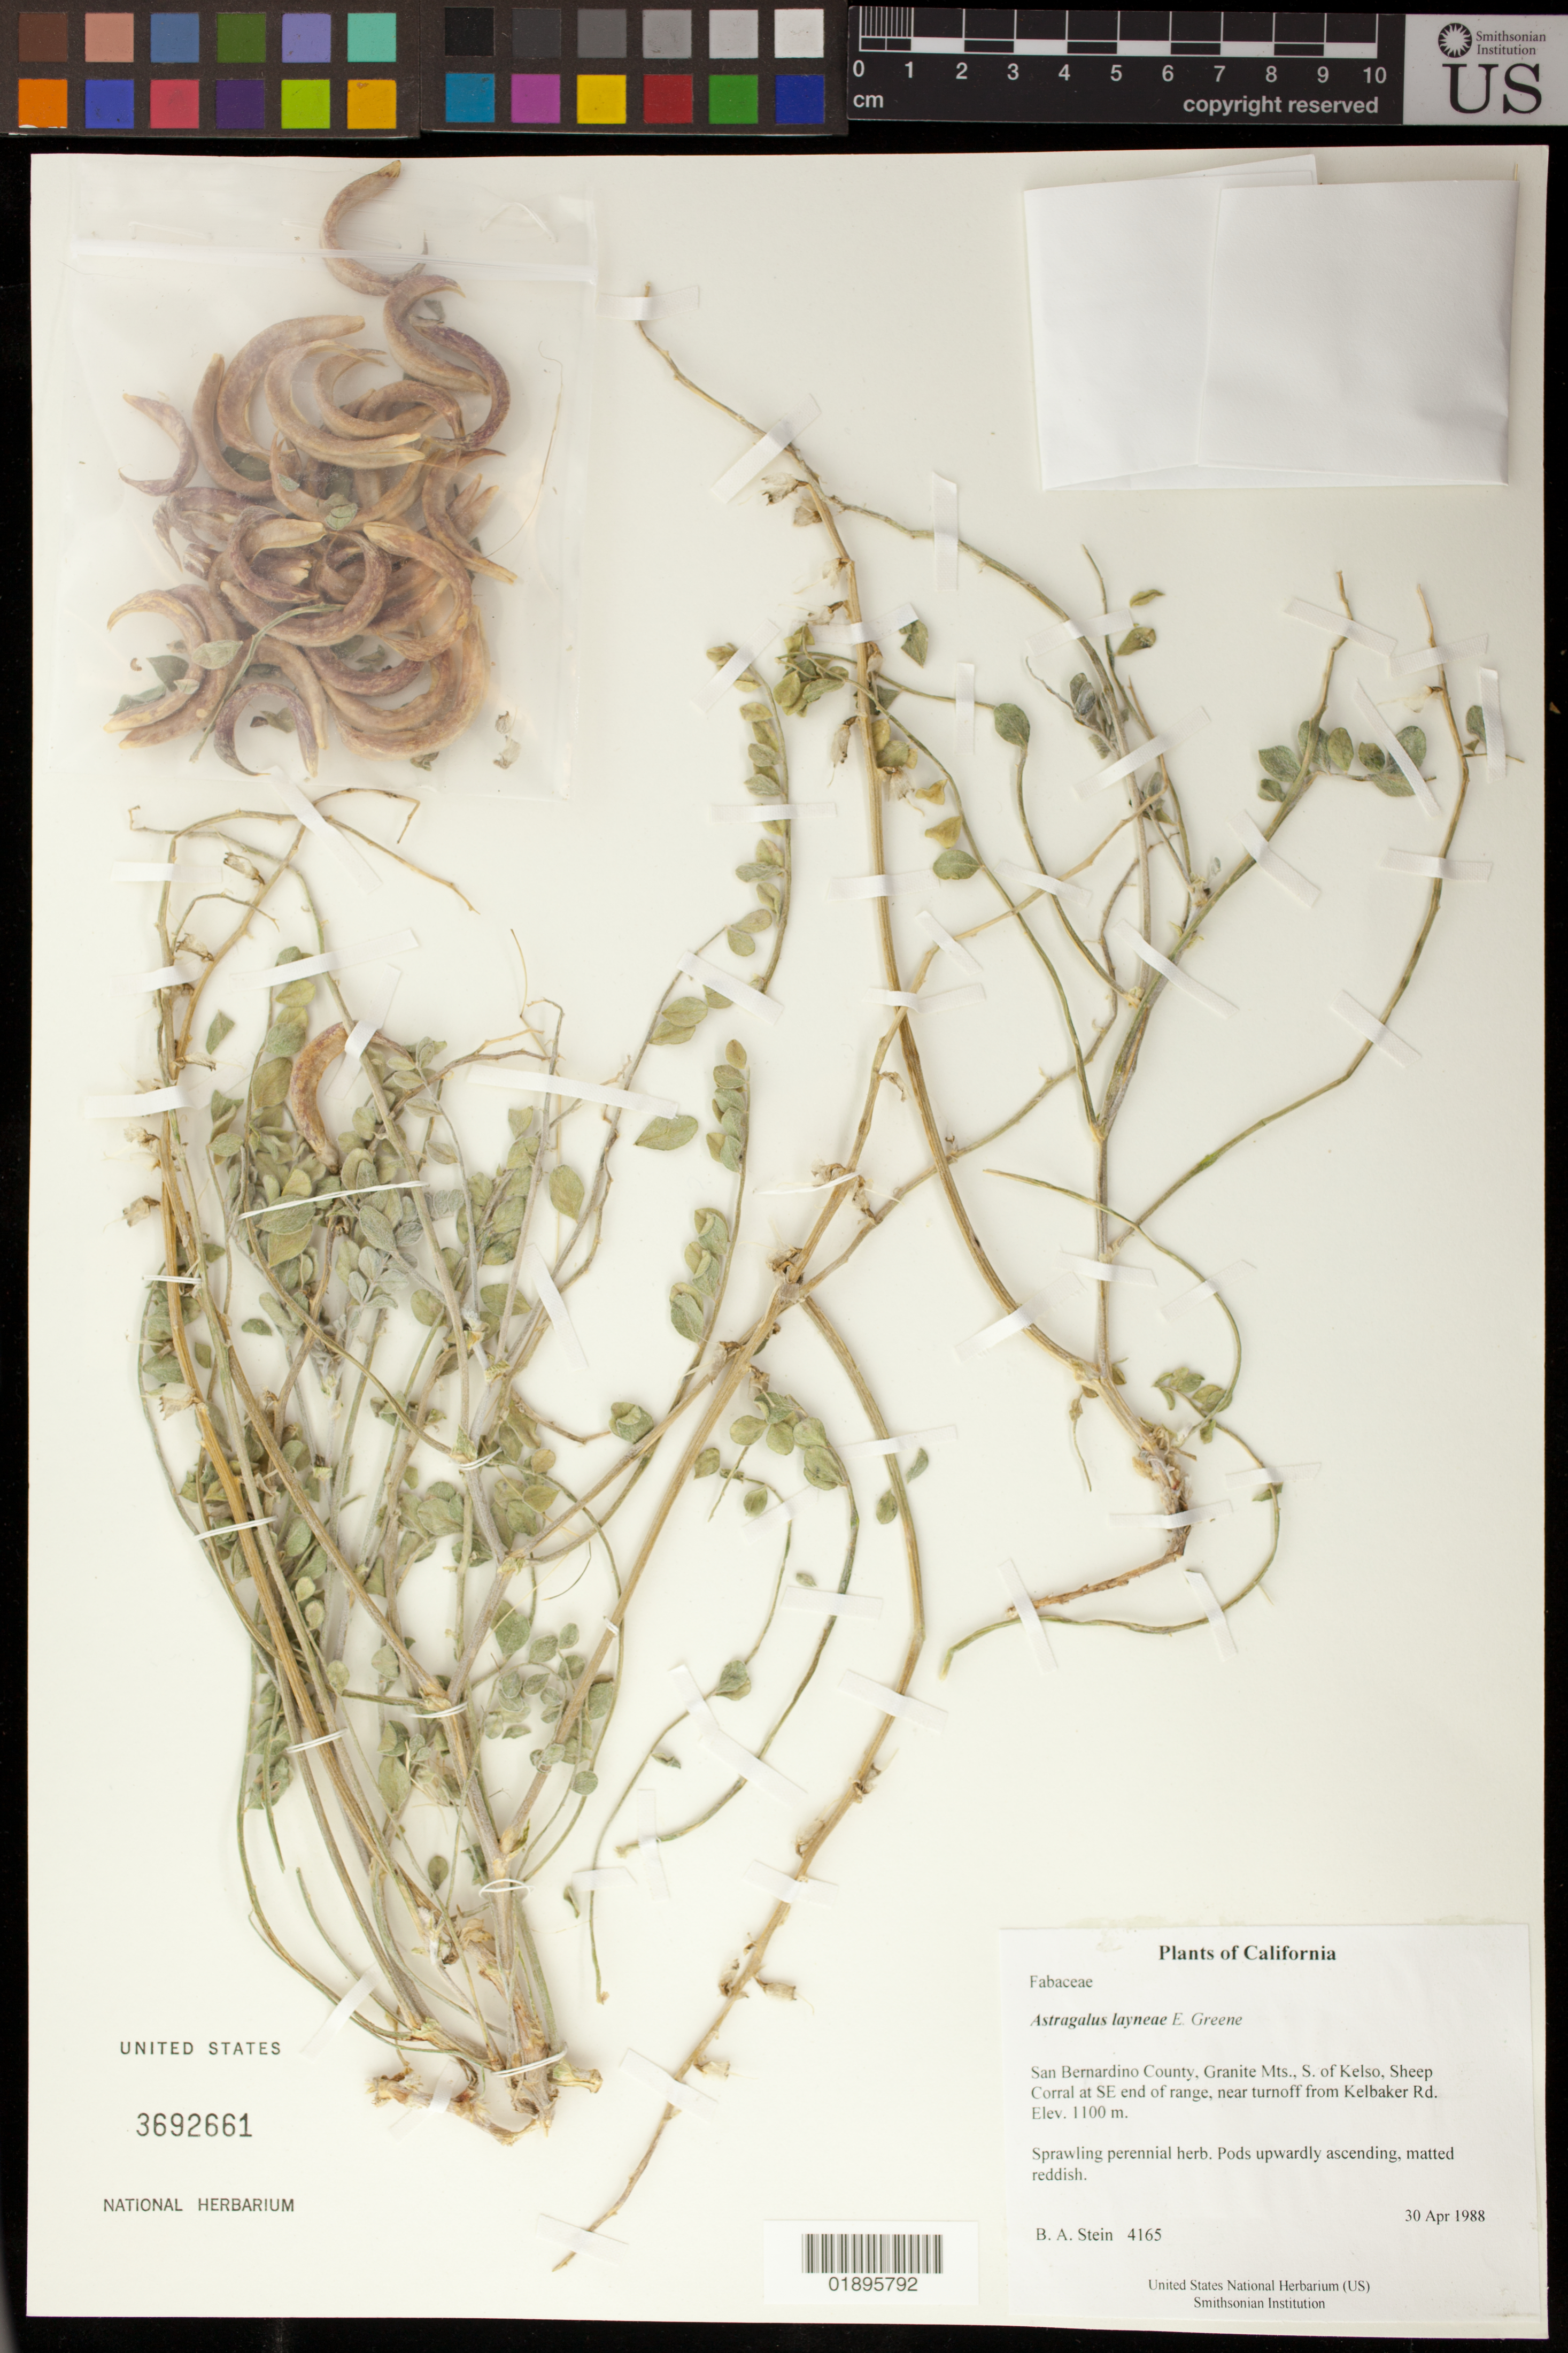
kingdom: Plantae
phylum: Tracheophyta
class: Magnoliopsida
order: Fabales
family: Fabaceae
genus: Astragalus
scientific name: Astragalus lagurus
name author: Willd.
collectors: B. A. Stein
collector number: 4165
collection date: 1988-04-30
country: United States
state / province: California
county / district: San Bernardino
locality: Granite Mts., S. of Kelso, Sheep Corral at SE end of range, near turnoff from Kelbaker Rd.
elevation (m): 1100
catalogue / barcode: US 3692661